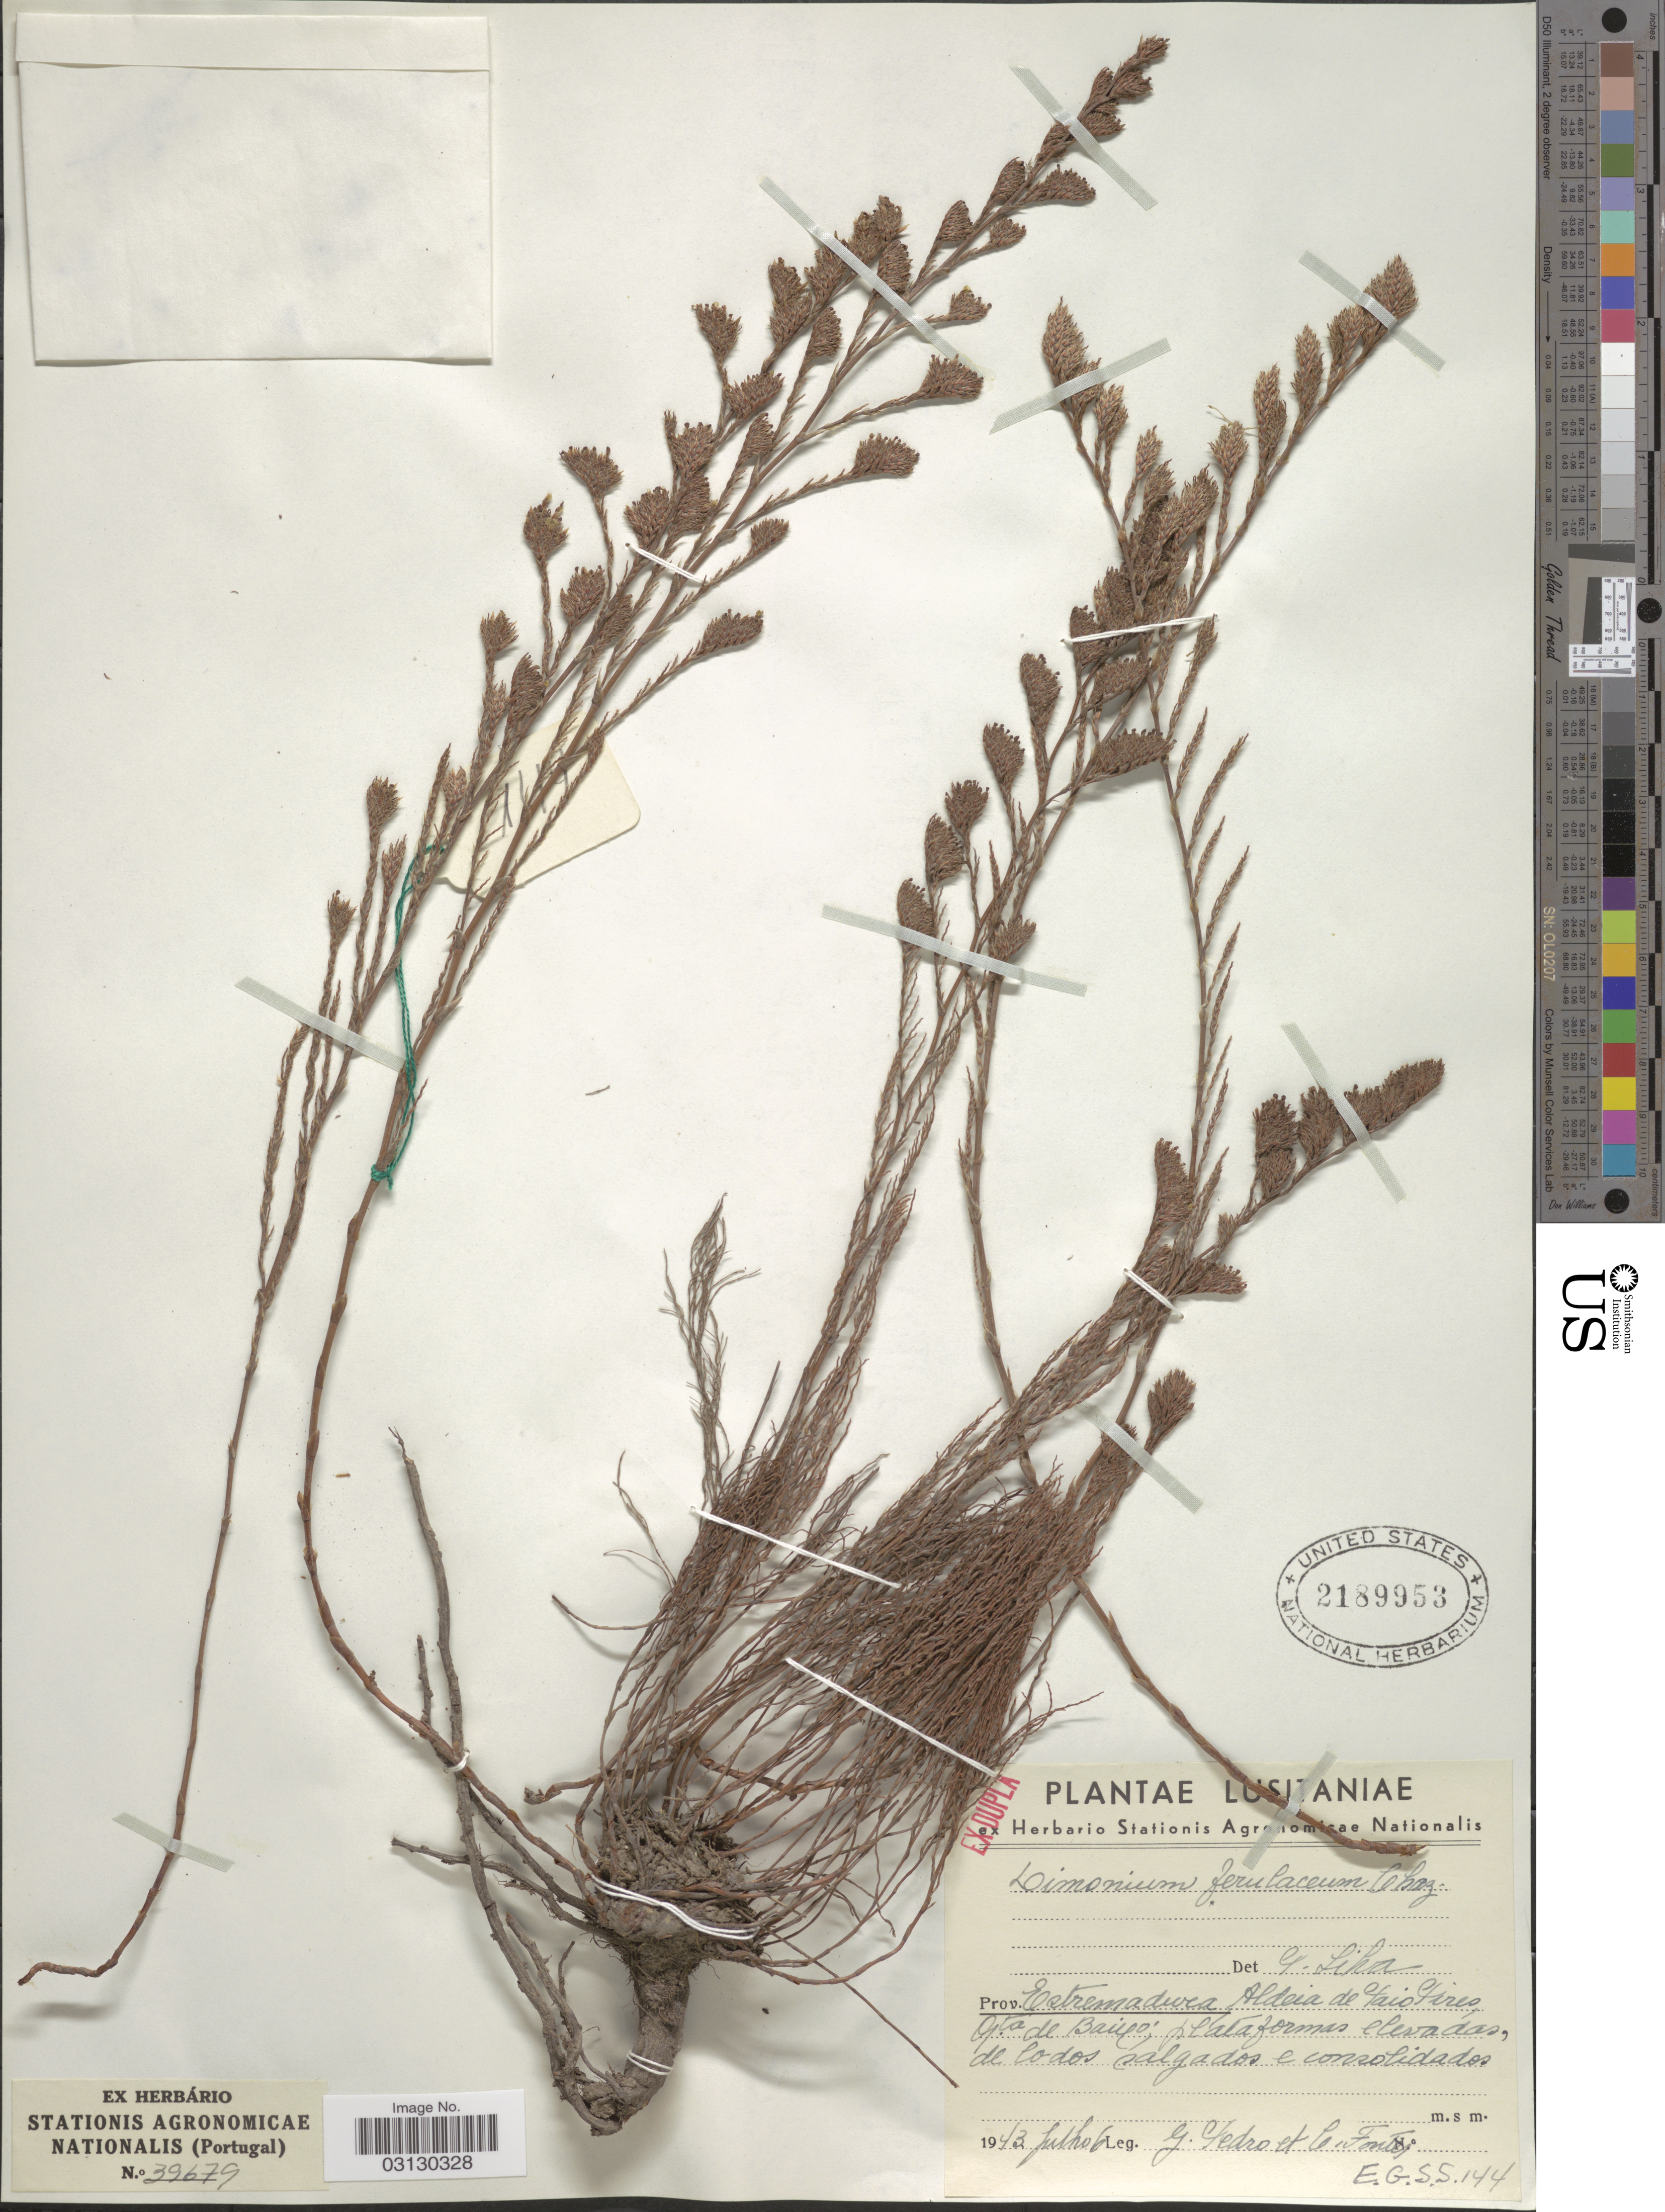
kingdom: Plantae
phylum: Tracheophyta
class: Magnoliopsida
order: Caryophyllales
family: Plumbaginaceae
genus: Myriolimon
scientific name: Myriolimon ferulaceum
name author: (L.) Lledó et al.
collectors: G. Pedro & C. Fontes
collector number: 39679?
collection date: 1943-07-06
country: Portugal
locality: Lusitaniae, Prov. Estremadura, Aldeia de Paio Pires Ojta de Baiyo [interpreted].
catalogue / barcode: US 2189953